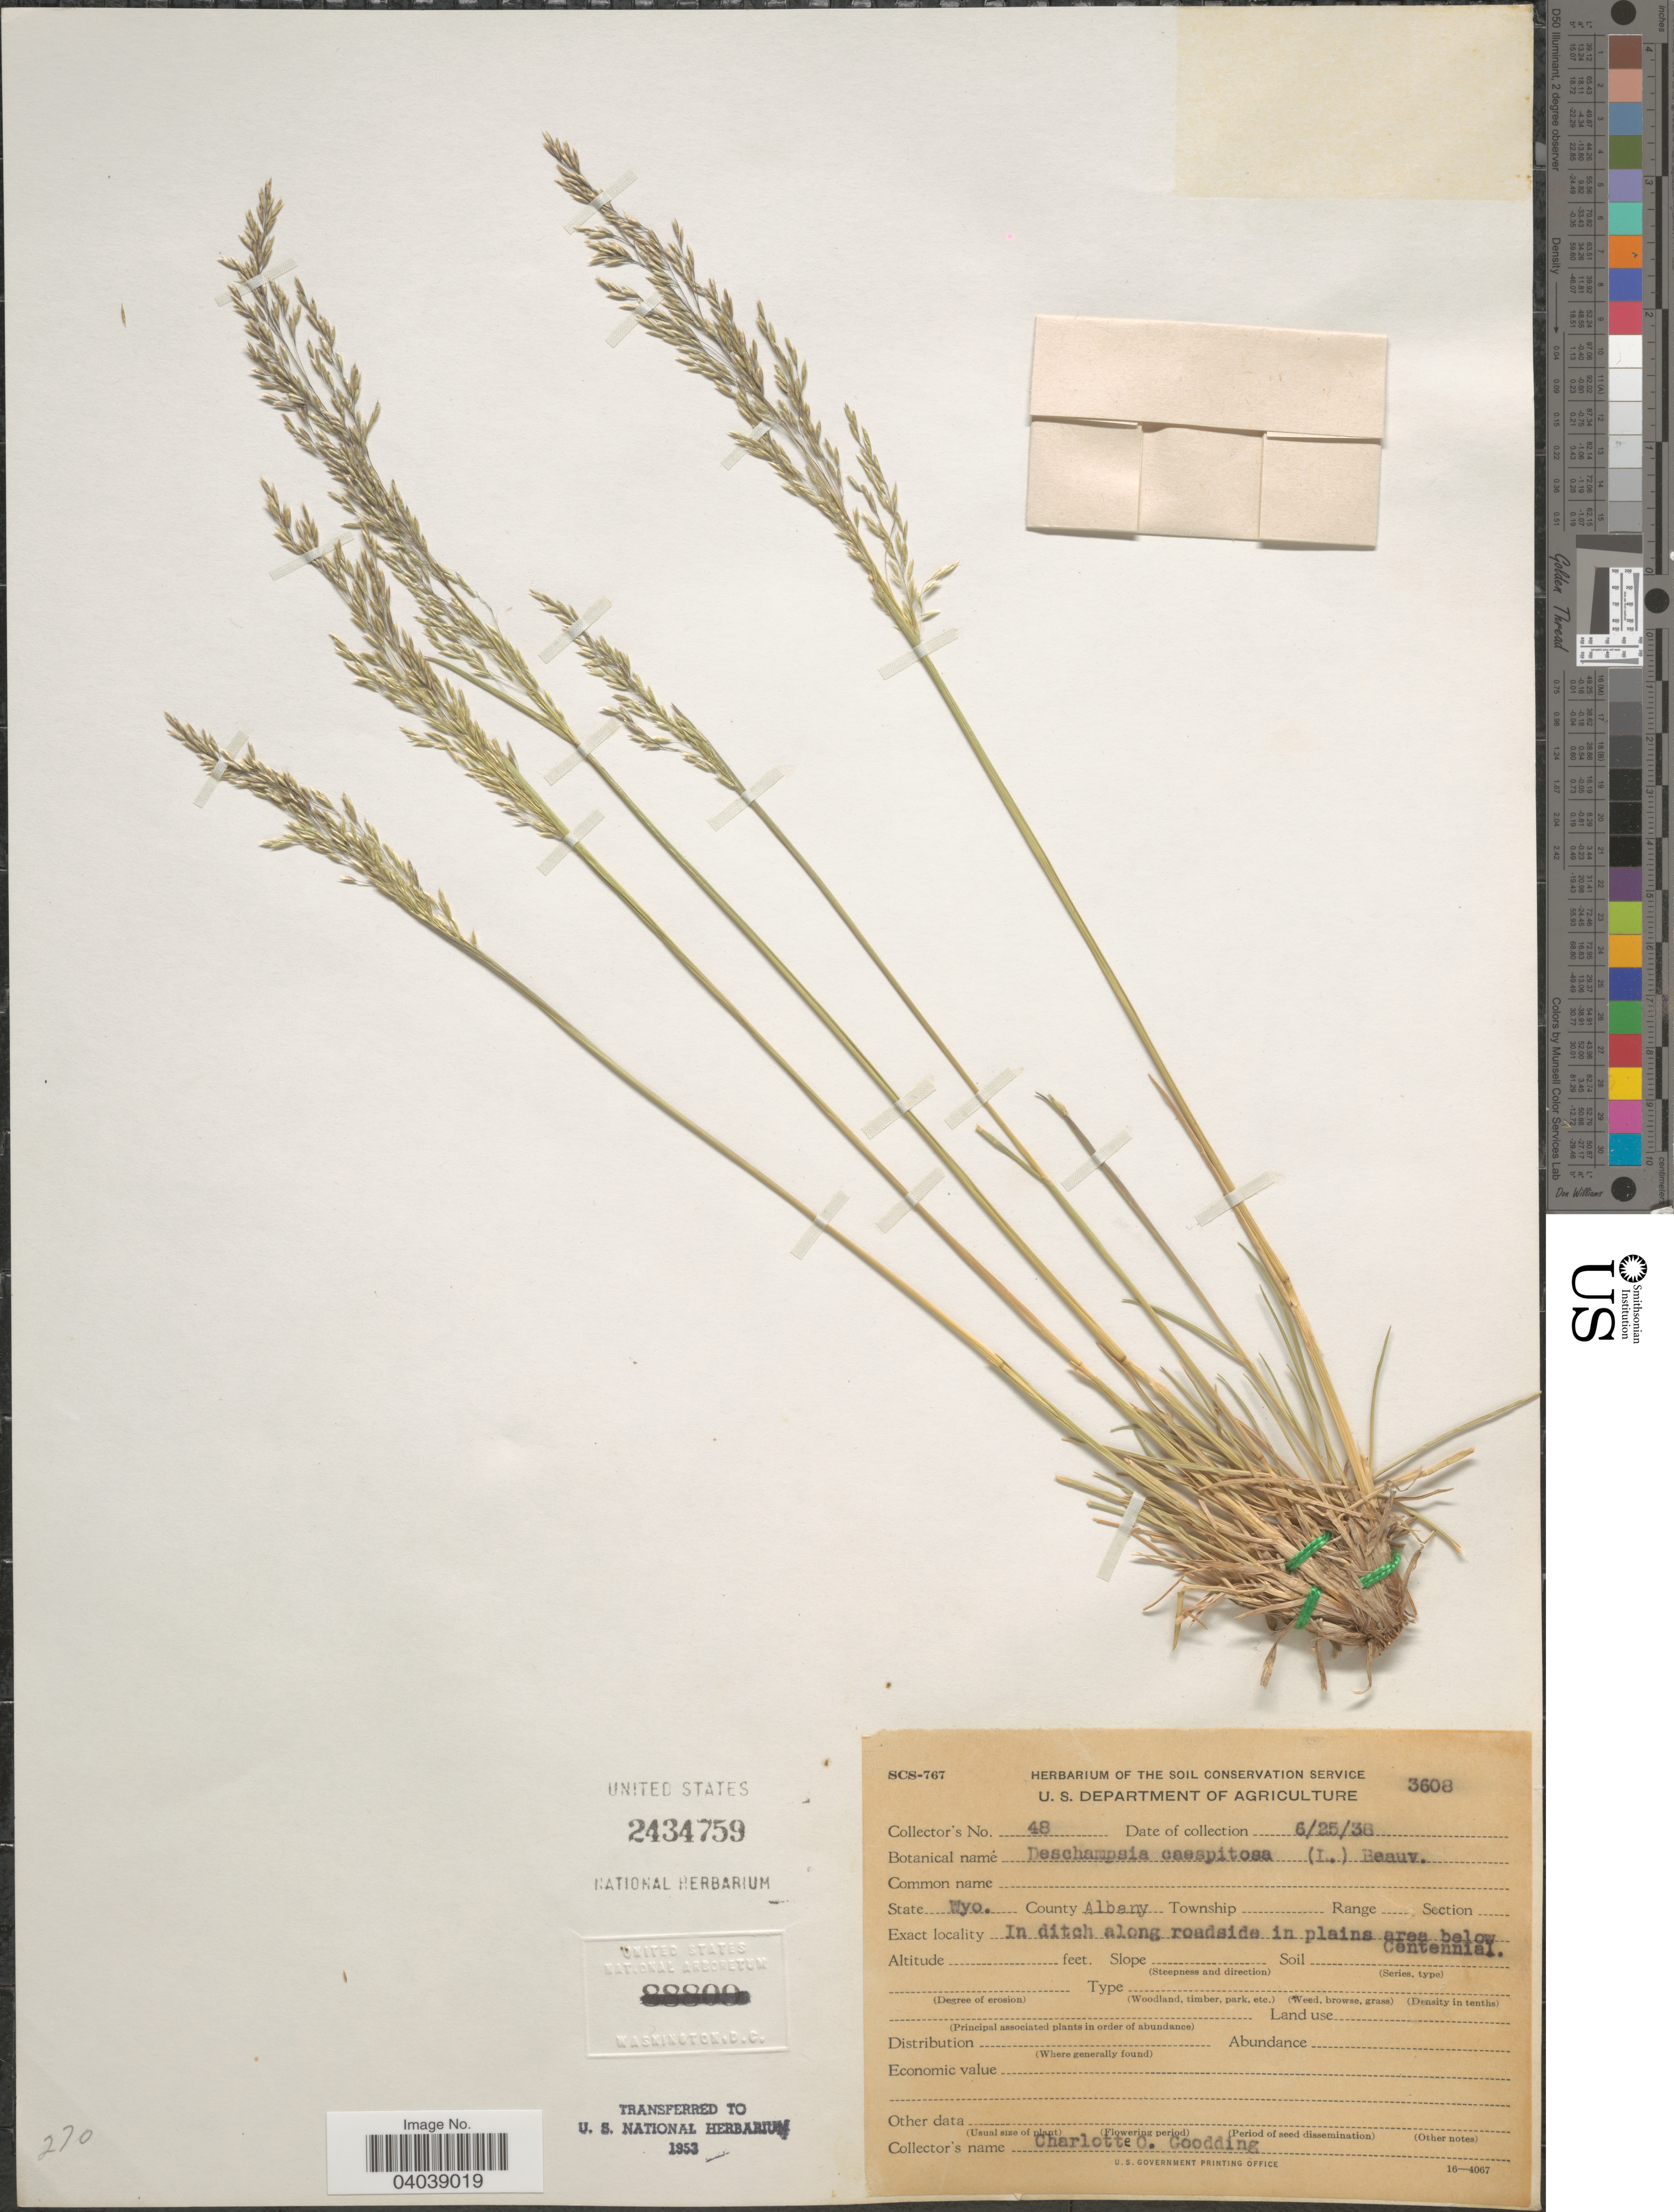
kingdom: Plantae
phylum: Tracheophyta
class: Liliopsida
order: Poales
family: Poaceae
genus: Deschampsia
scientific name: Deschampsia cespitosa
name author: (L.) P. Beauv.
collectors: C. Goodding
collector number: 48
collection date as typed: Transcribed d/m/y: 25/6/38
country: United States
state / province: Wyoming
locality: County Albany. In ditch along roadside in plains area below Centennial.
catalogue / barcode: US 2434759